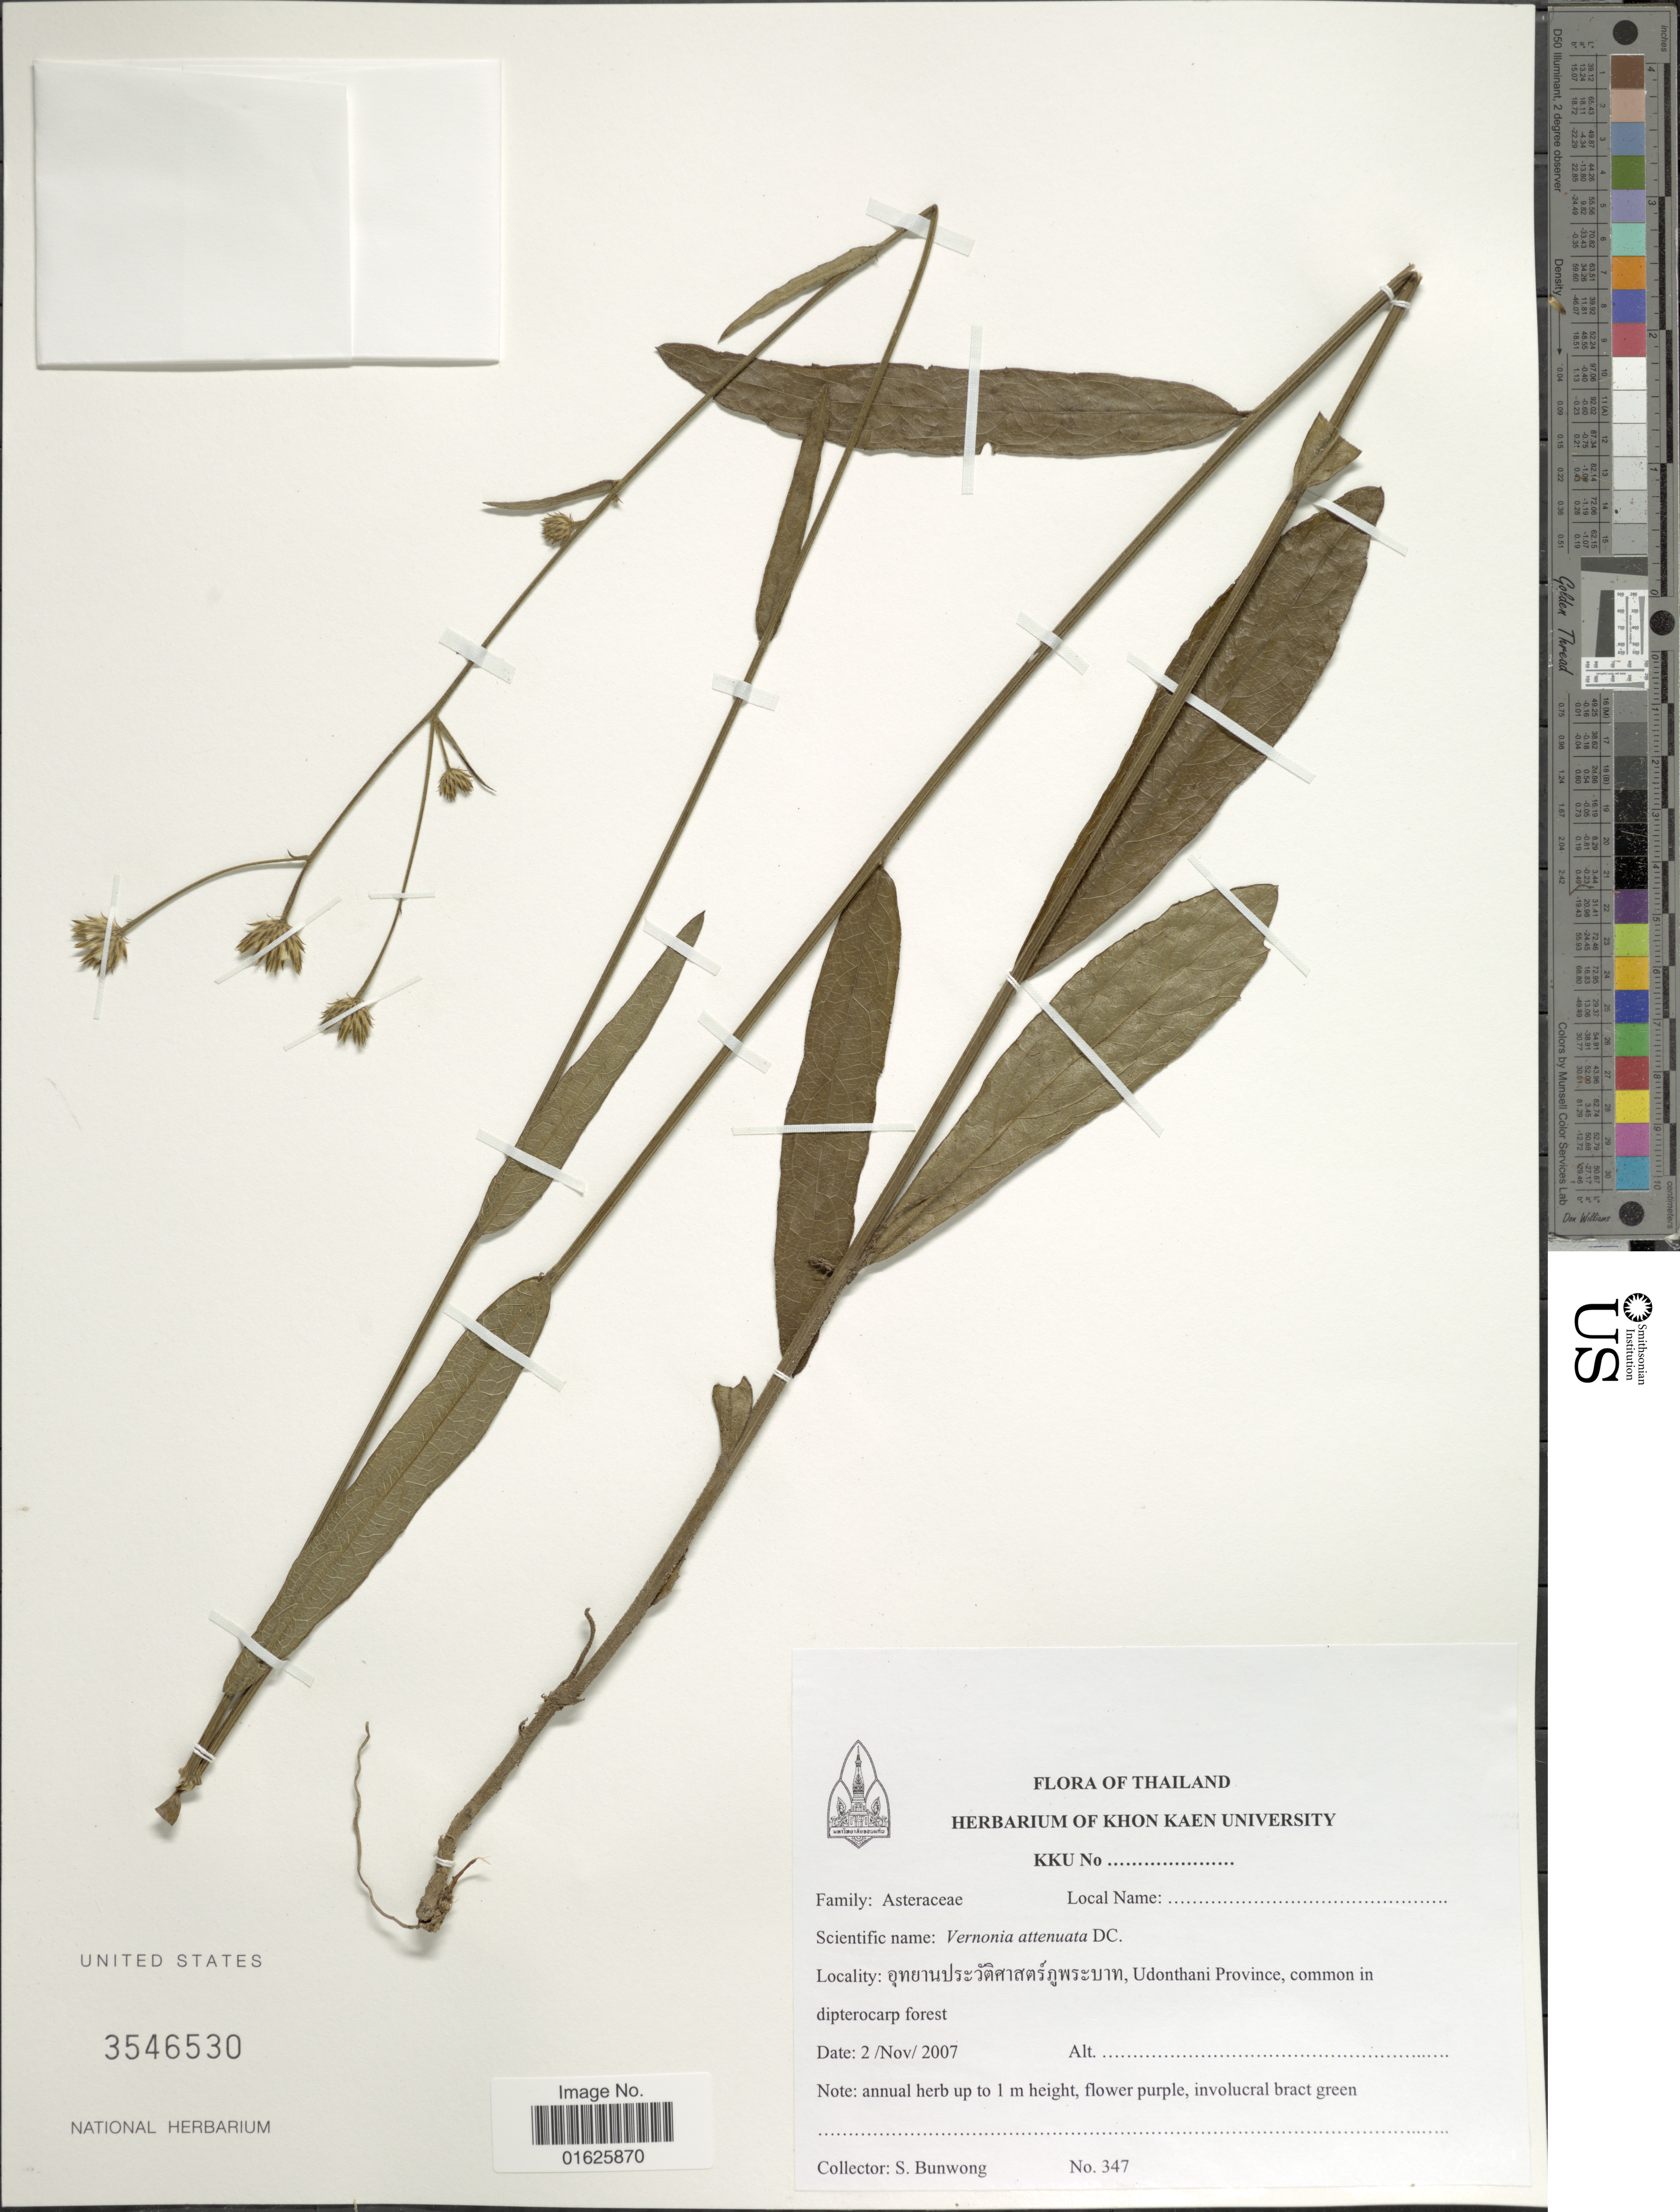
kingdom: Plantae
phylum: Tracheophyta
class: Magnoliopsida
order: Asterales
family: Asteraceae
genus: Acilepis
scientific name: Acilepis sp.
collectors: S. Bunwong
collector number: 347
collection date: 2007-11-02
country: Thailand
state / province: Udon Thani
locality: X, Undonthani Province, common in dipterocarp forest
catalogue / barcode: US 3546530